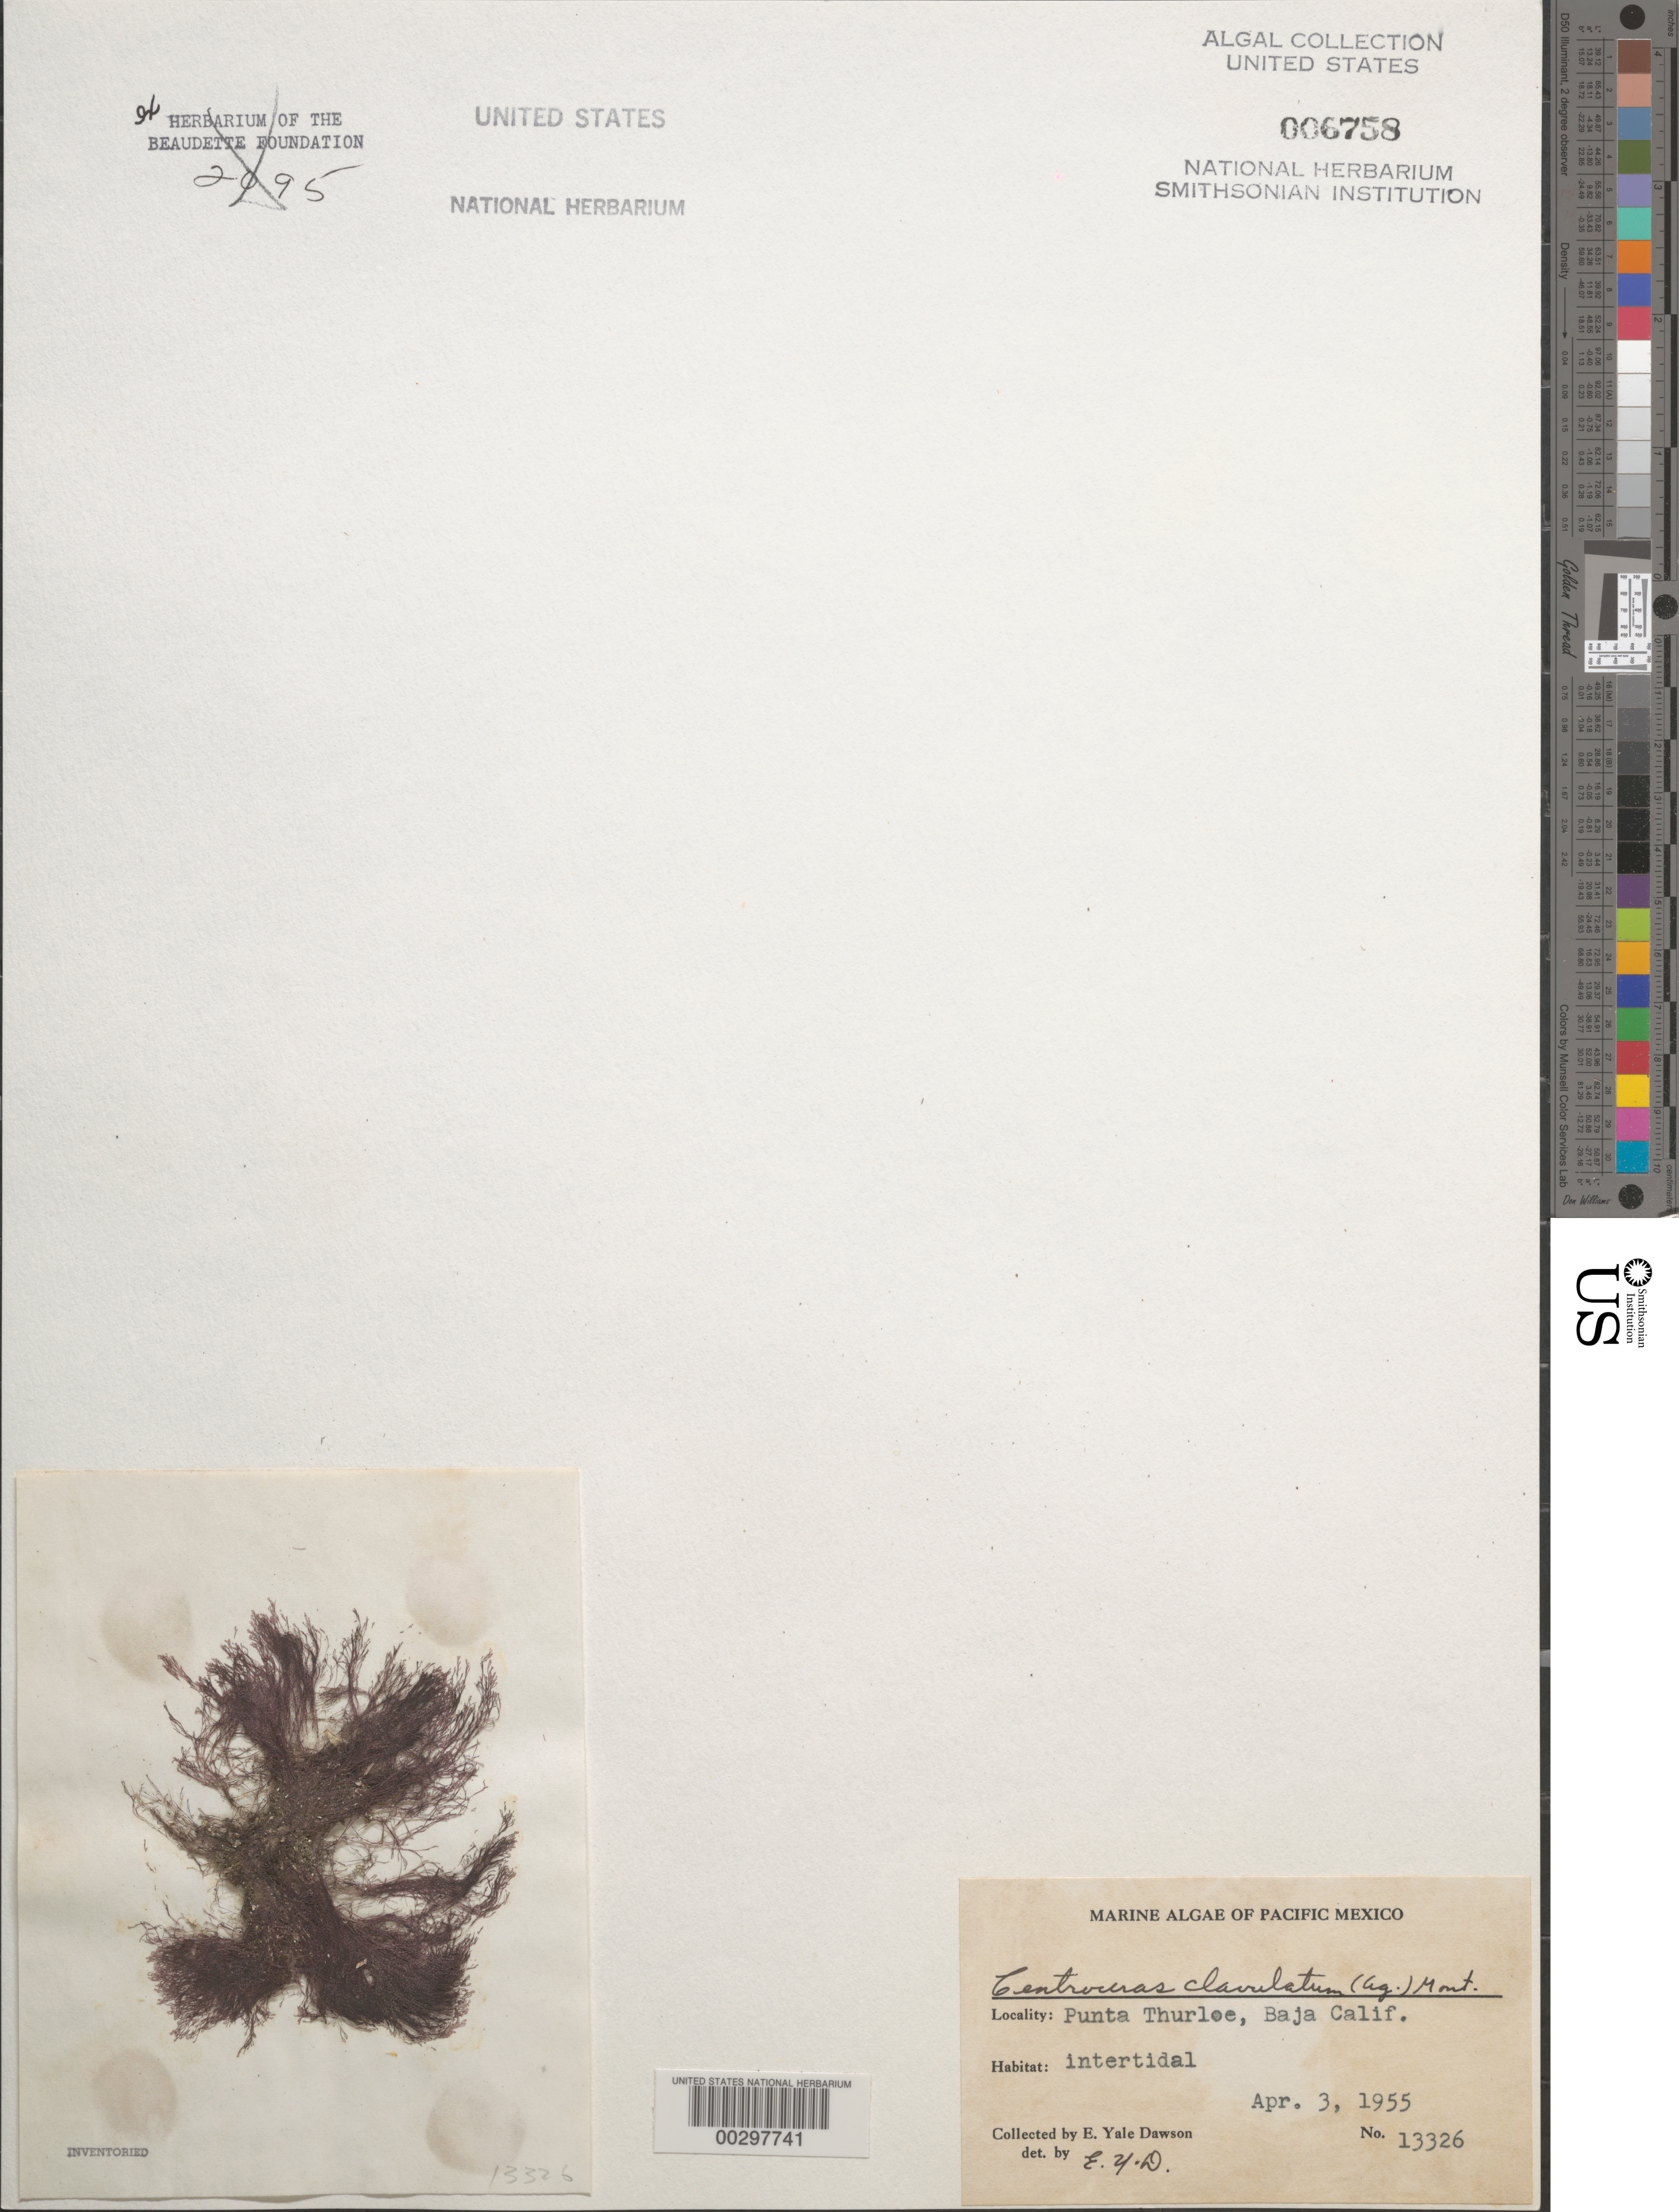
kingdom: Plantae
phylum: Rhodophyta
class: Florideophyceae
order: Ceramiales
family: Ceramiaceae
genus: Centroceras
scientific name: Centroceras clavulatum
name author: (C. Agardh) Mont.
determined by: Dawson, E. Y.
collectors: E. Y. Dawson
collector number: EYD 13326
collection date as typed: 03 Apr 1955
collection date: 1955-04-03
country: Mexico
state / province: Baja California Sur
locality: Punta Thurloe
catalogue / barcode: US 6758